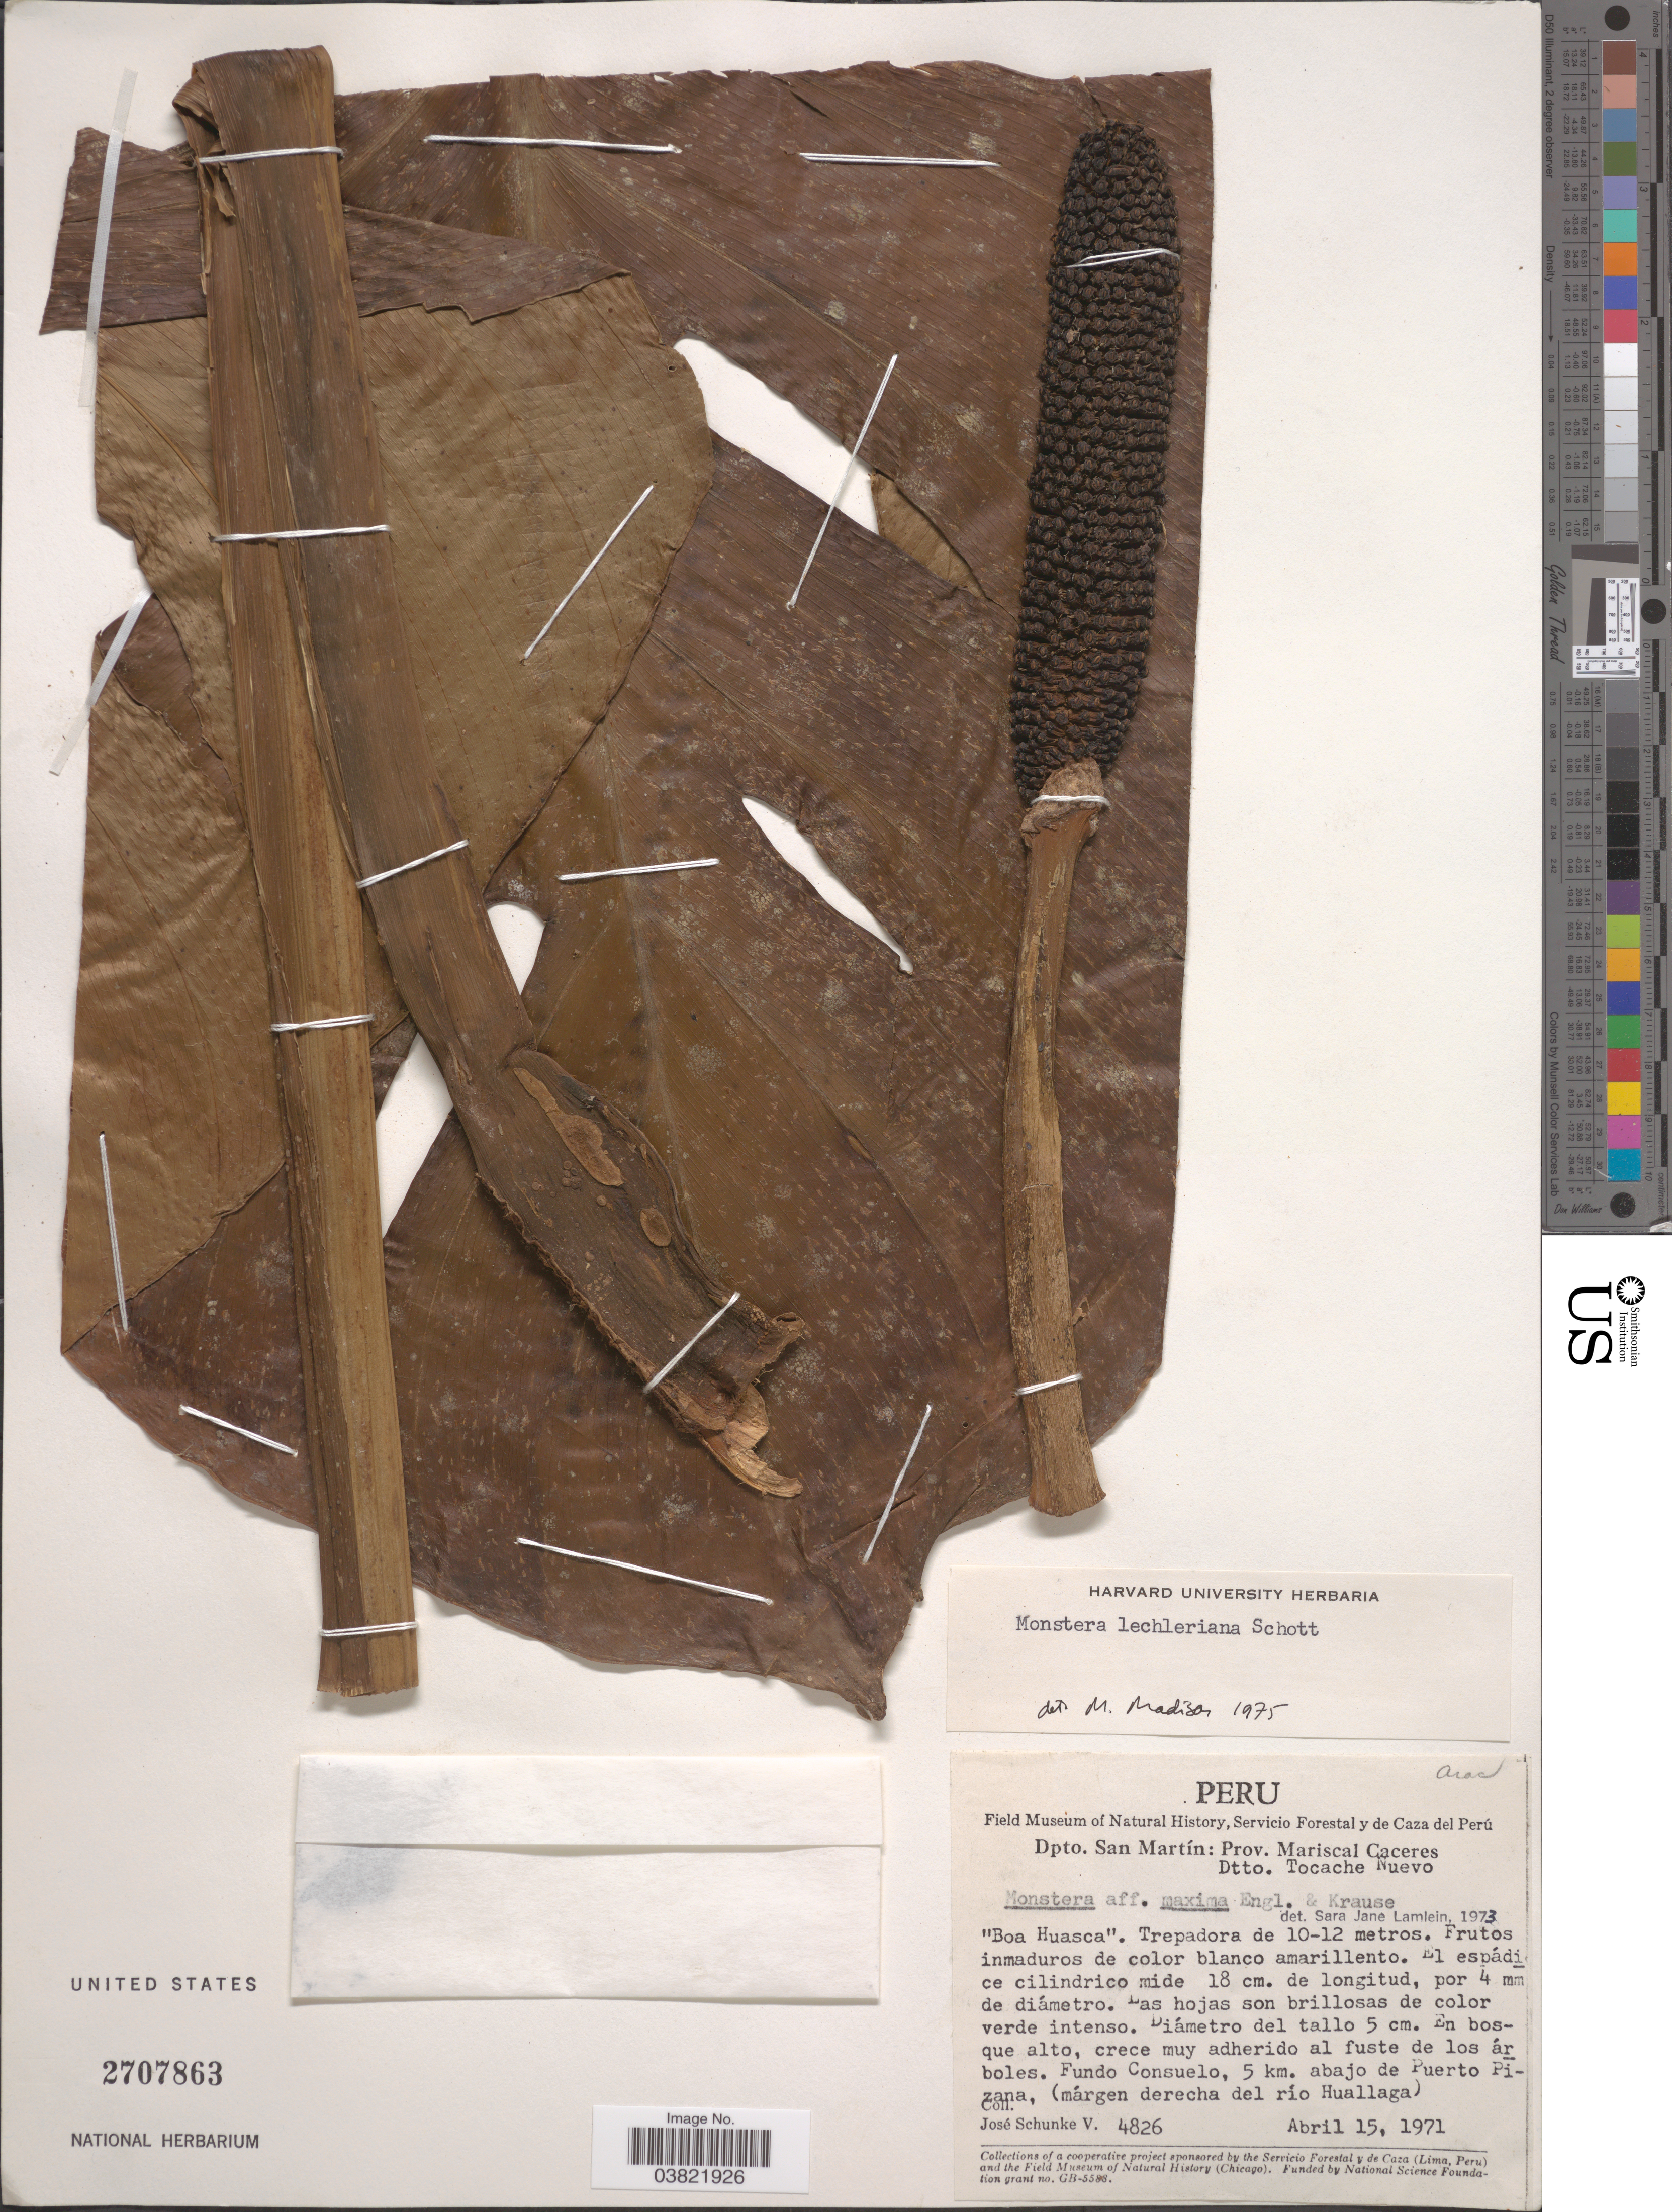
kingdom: Plantae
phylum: Tracheophyta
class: Liliopsida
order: Alismatales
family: Araceae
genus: Monstera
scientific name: Monstera lechleriana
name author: Schott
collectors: J. Schunke Vigo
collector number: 4826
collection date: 1971-04-15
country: Peru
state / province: San Martín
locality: Dpto. San Martín: Prov. Mariscal Caceres. Dtto. Tocache Nuevo. Fundo Consuelo, 5 km. abajo de Puerto Pizana, (márgen derecha del río Huallaga).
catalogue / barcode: US 2707863